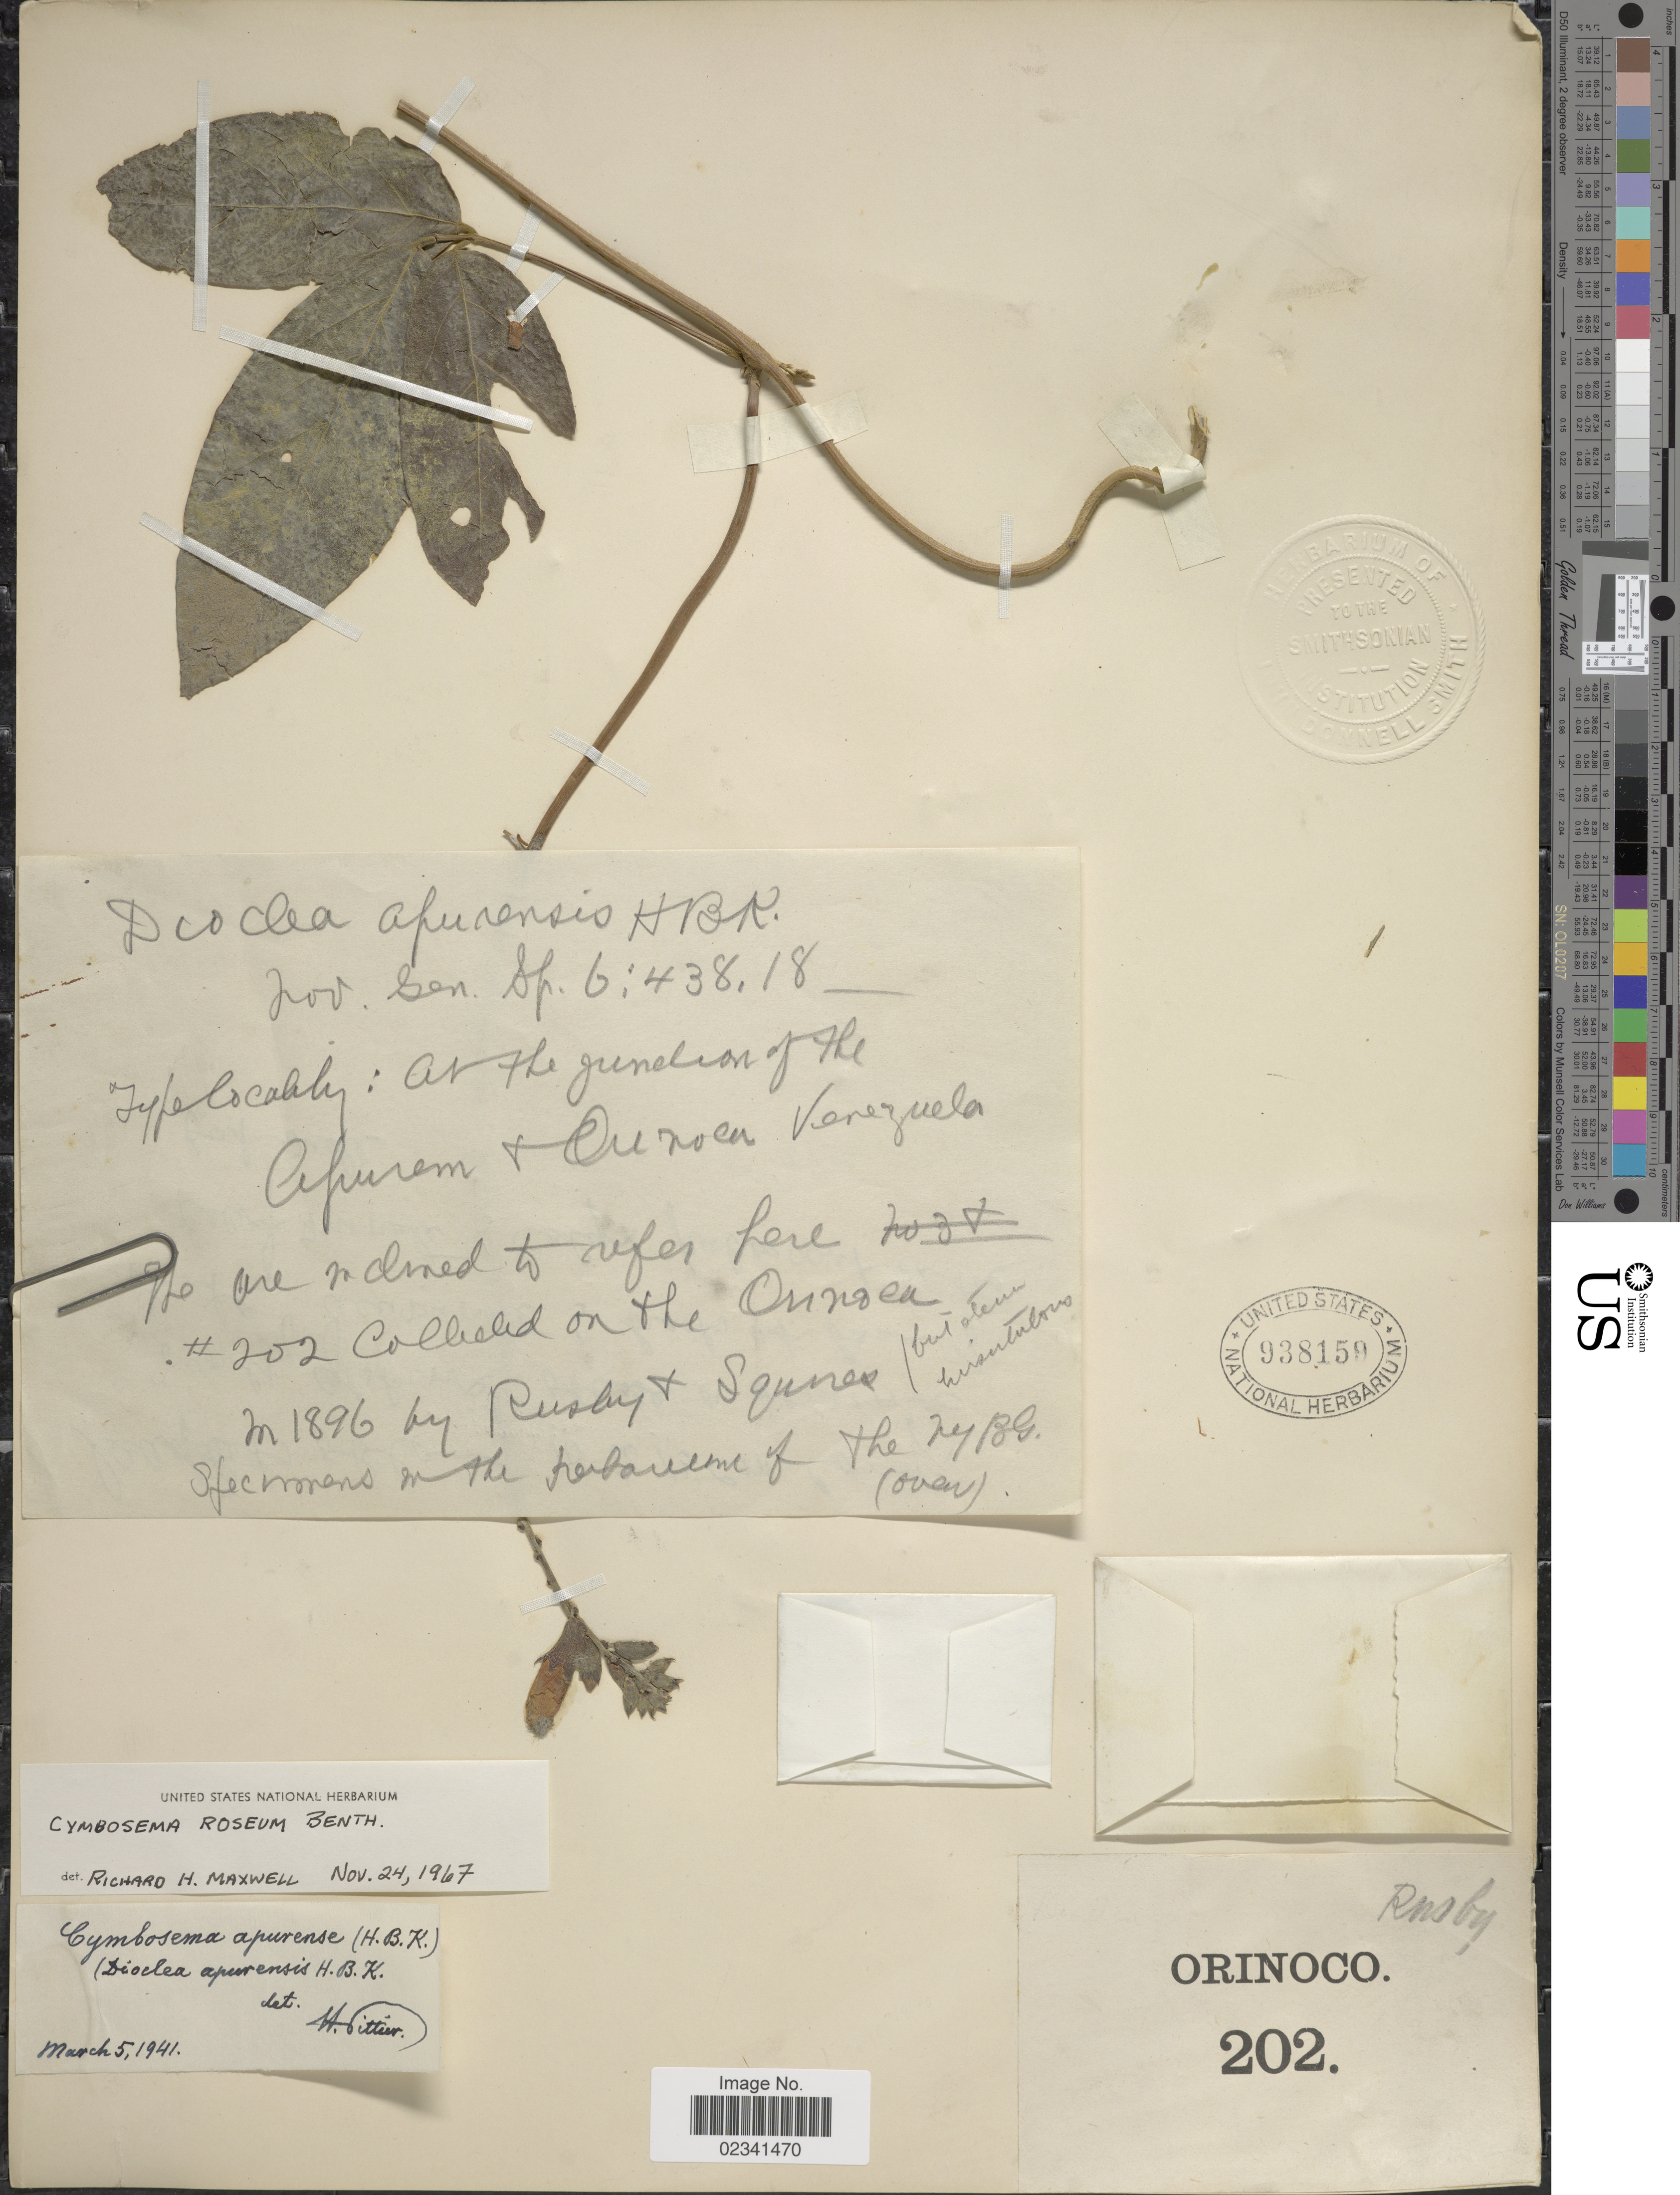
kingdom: Plantae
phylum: Tracheophyta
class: Magnoliopsida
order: Fabales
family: Fabaceae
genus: Cymbosema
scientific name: Cymbosema roseum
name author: Benth.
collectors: H. H. Rusby & R. Squires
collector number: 1896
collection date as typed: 1896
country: Venezuela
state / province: Delta Amacuro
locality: Lower Orinoco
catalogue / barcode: US 938159